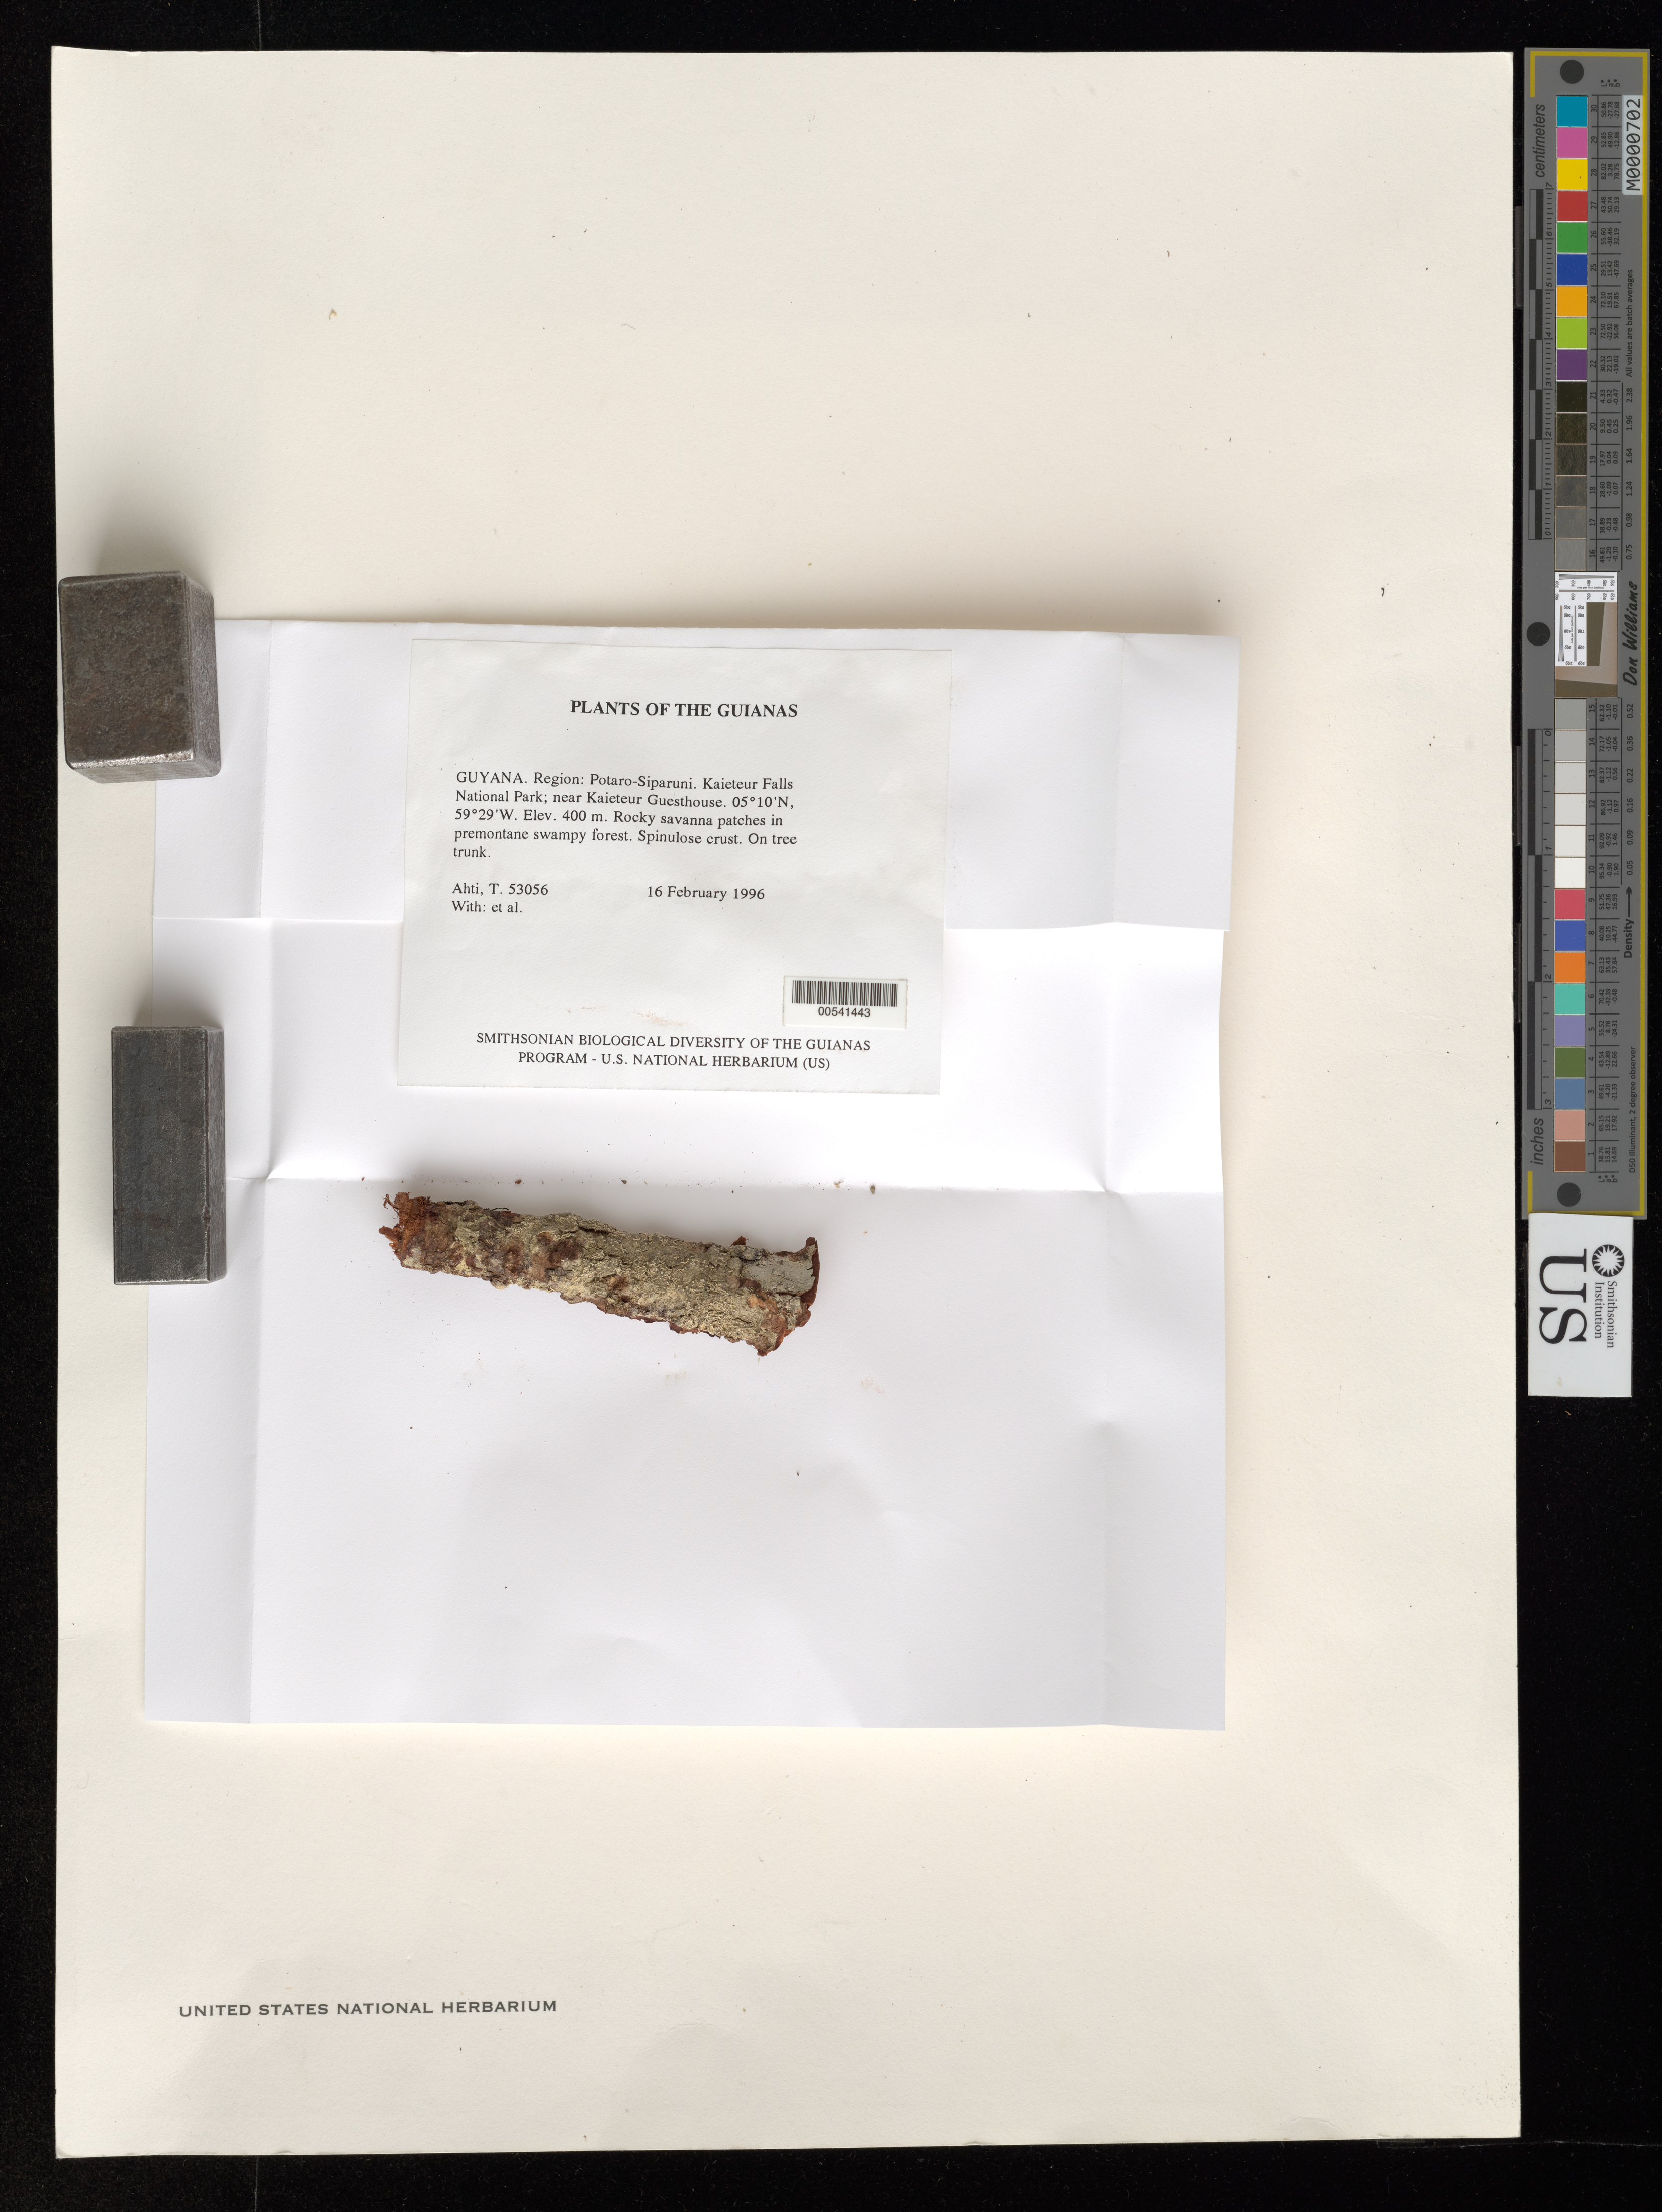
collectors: T. T. Ahti et al.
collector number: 53056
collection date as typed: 16 February 1996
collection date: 1996-02-16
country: Guyana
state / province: Potaro-Siparuni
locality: Kaieteur Falls National Park; near Kaieteur Guesthouse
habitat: Rocky savanna patches in premontane swampy forest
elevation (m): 400